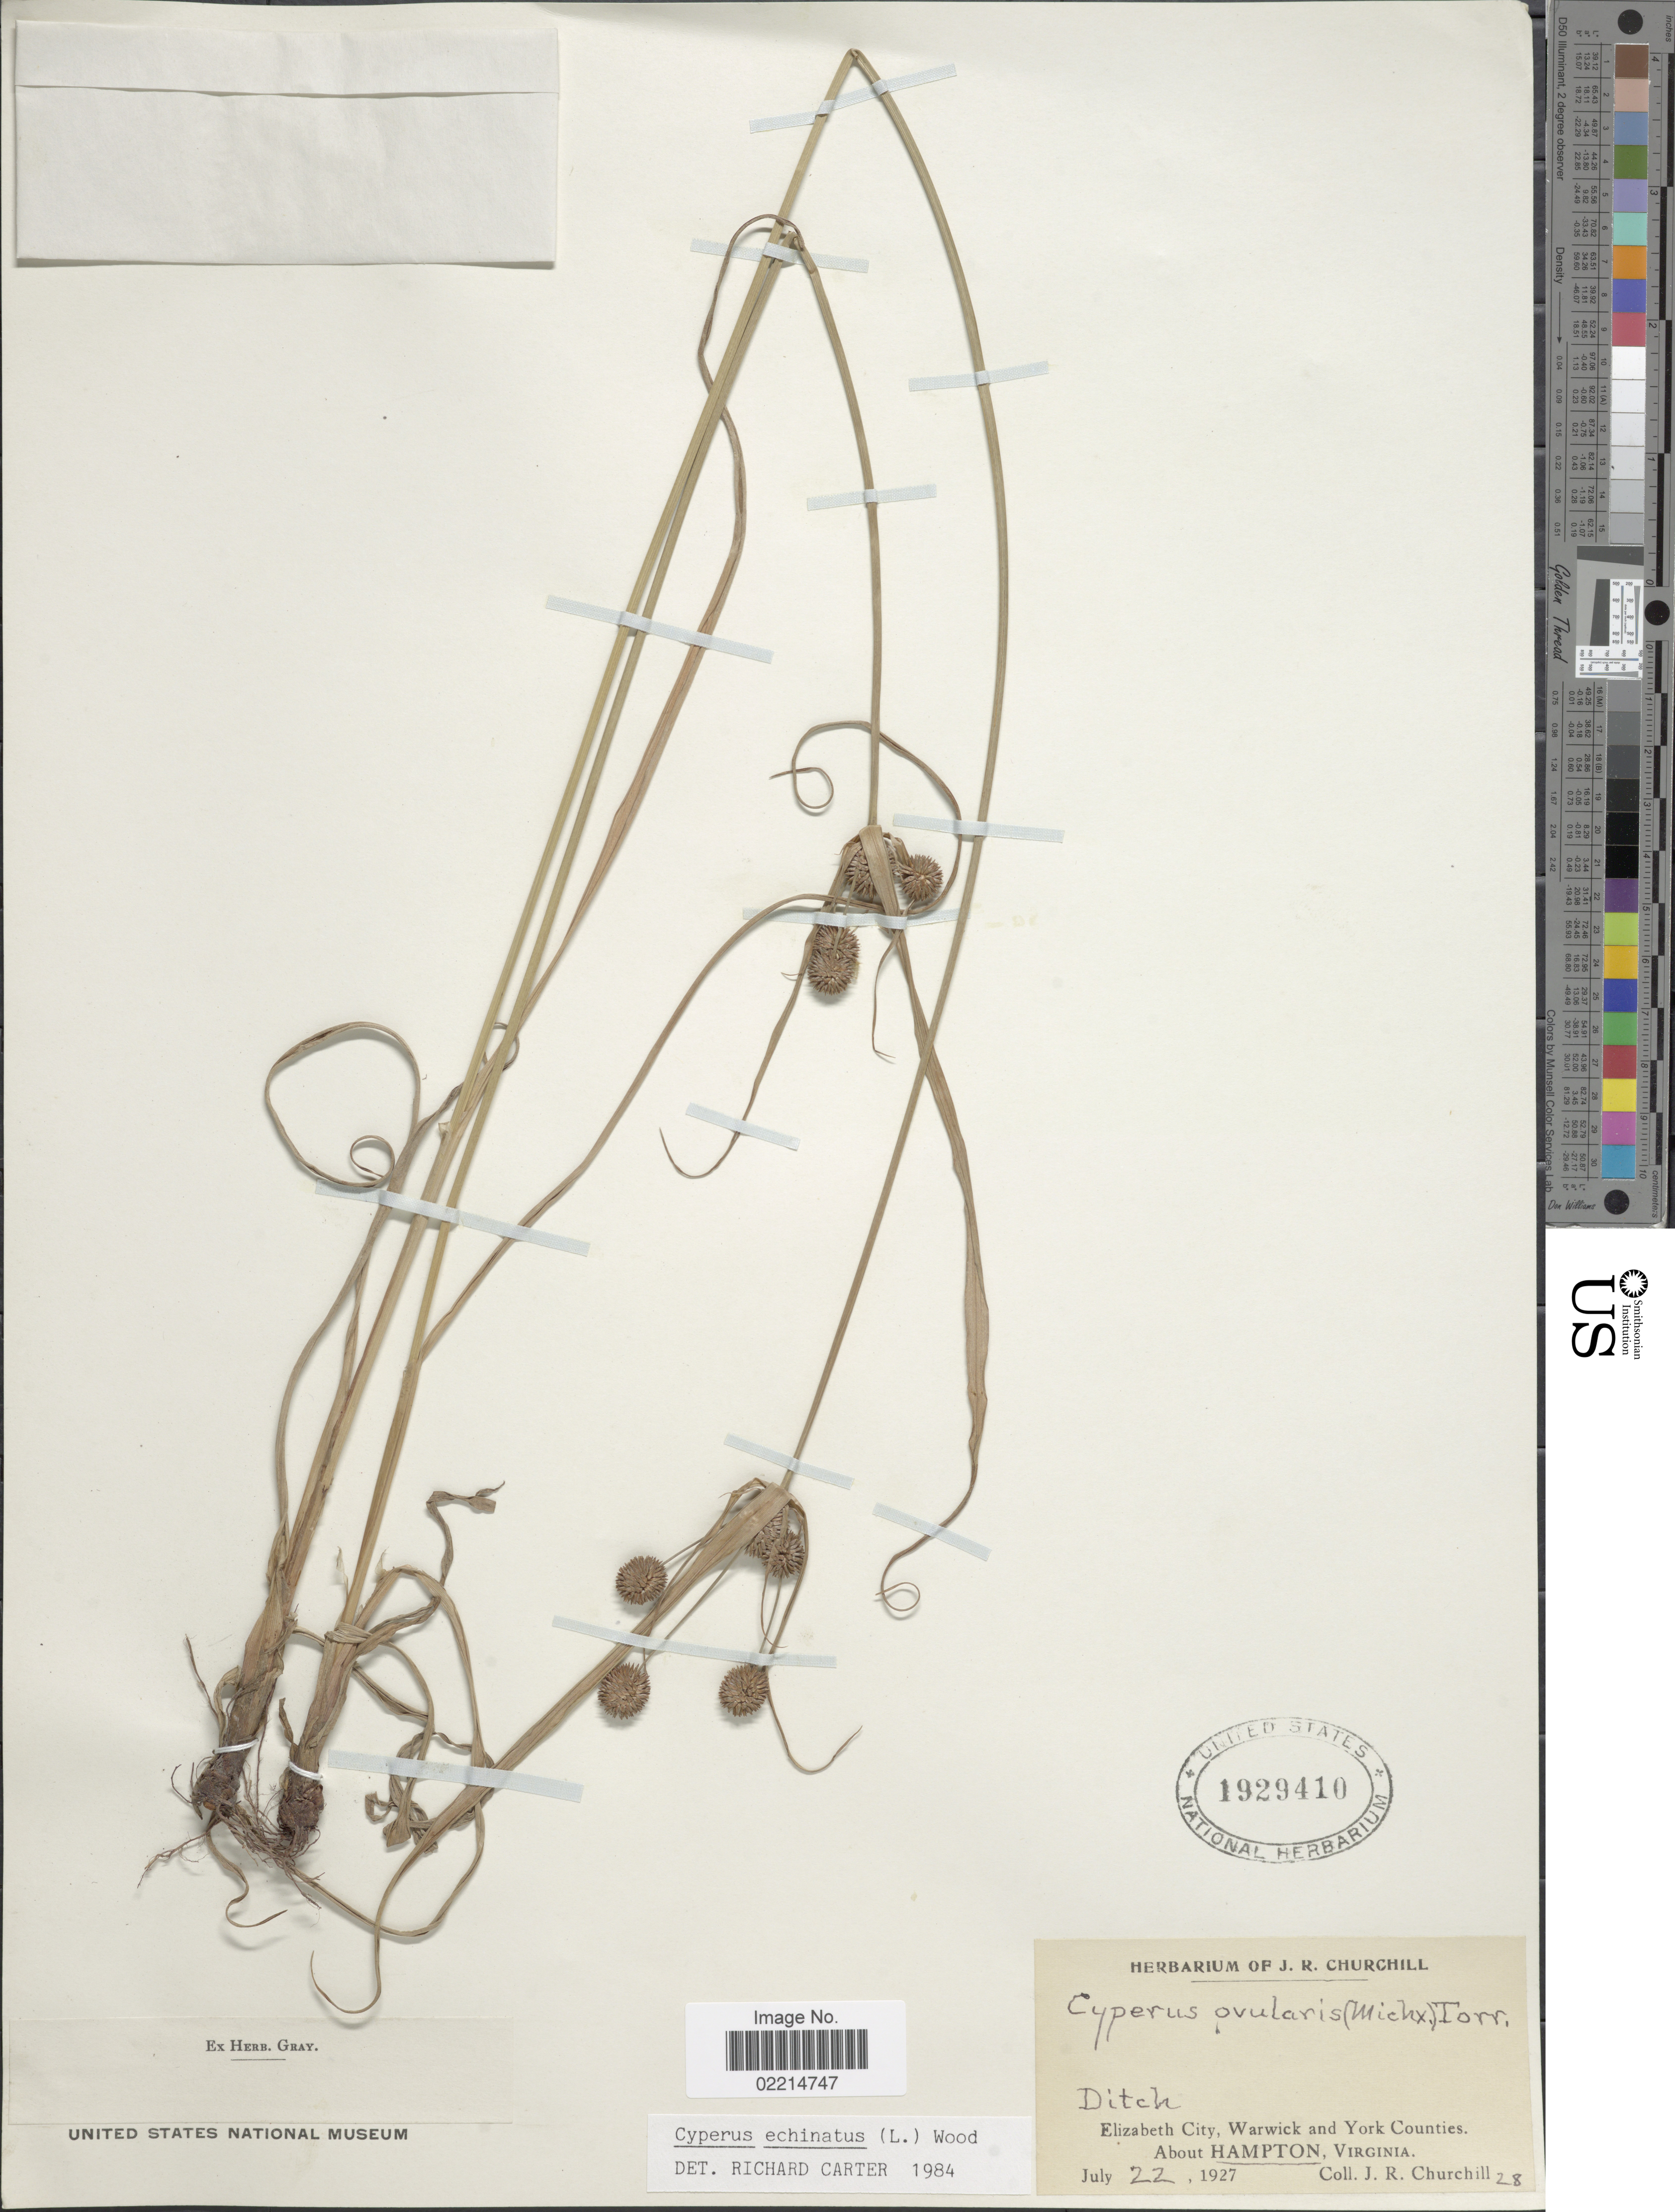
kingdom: Plantae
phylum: Tracheophyta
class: Liliopsida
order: Poales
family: Cyperaceae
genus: Cyperus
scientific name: Cyperus echinatus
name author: (L.) Alph. Wood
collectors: J. Churchill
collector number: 28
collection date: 1927-07-22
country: United States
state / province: Virginia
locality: Elizabeth City, Warwick and York Counties. About Hampton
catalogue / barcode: US 1929410